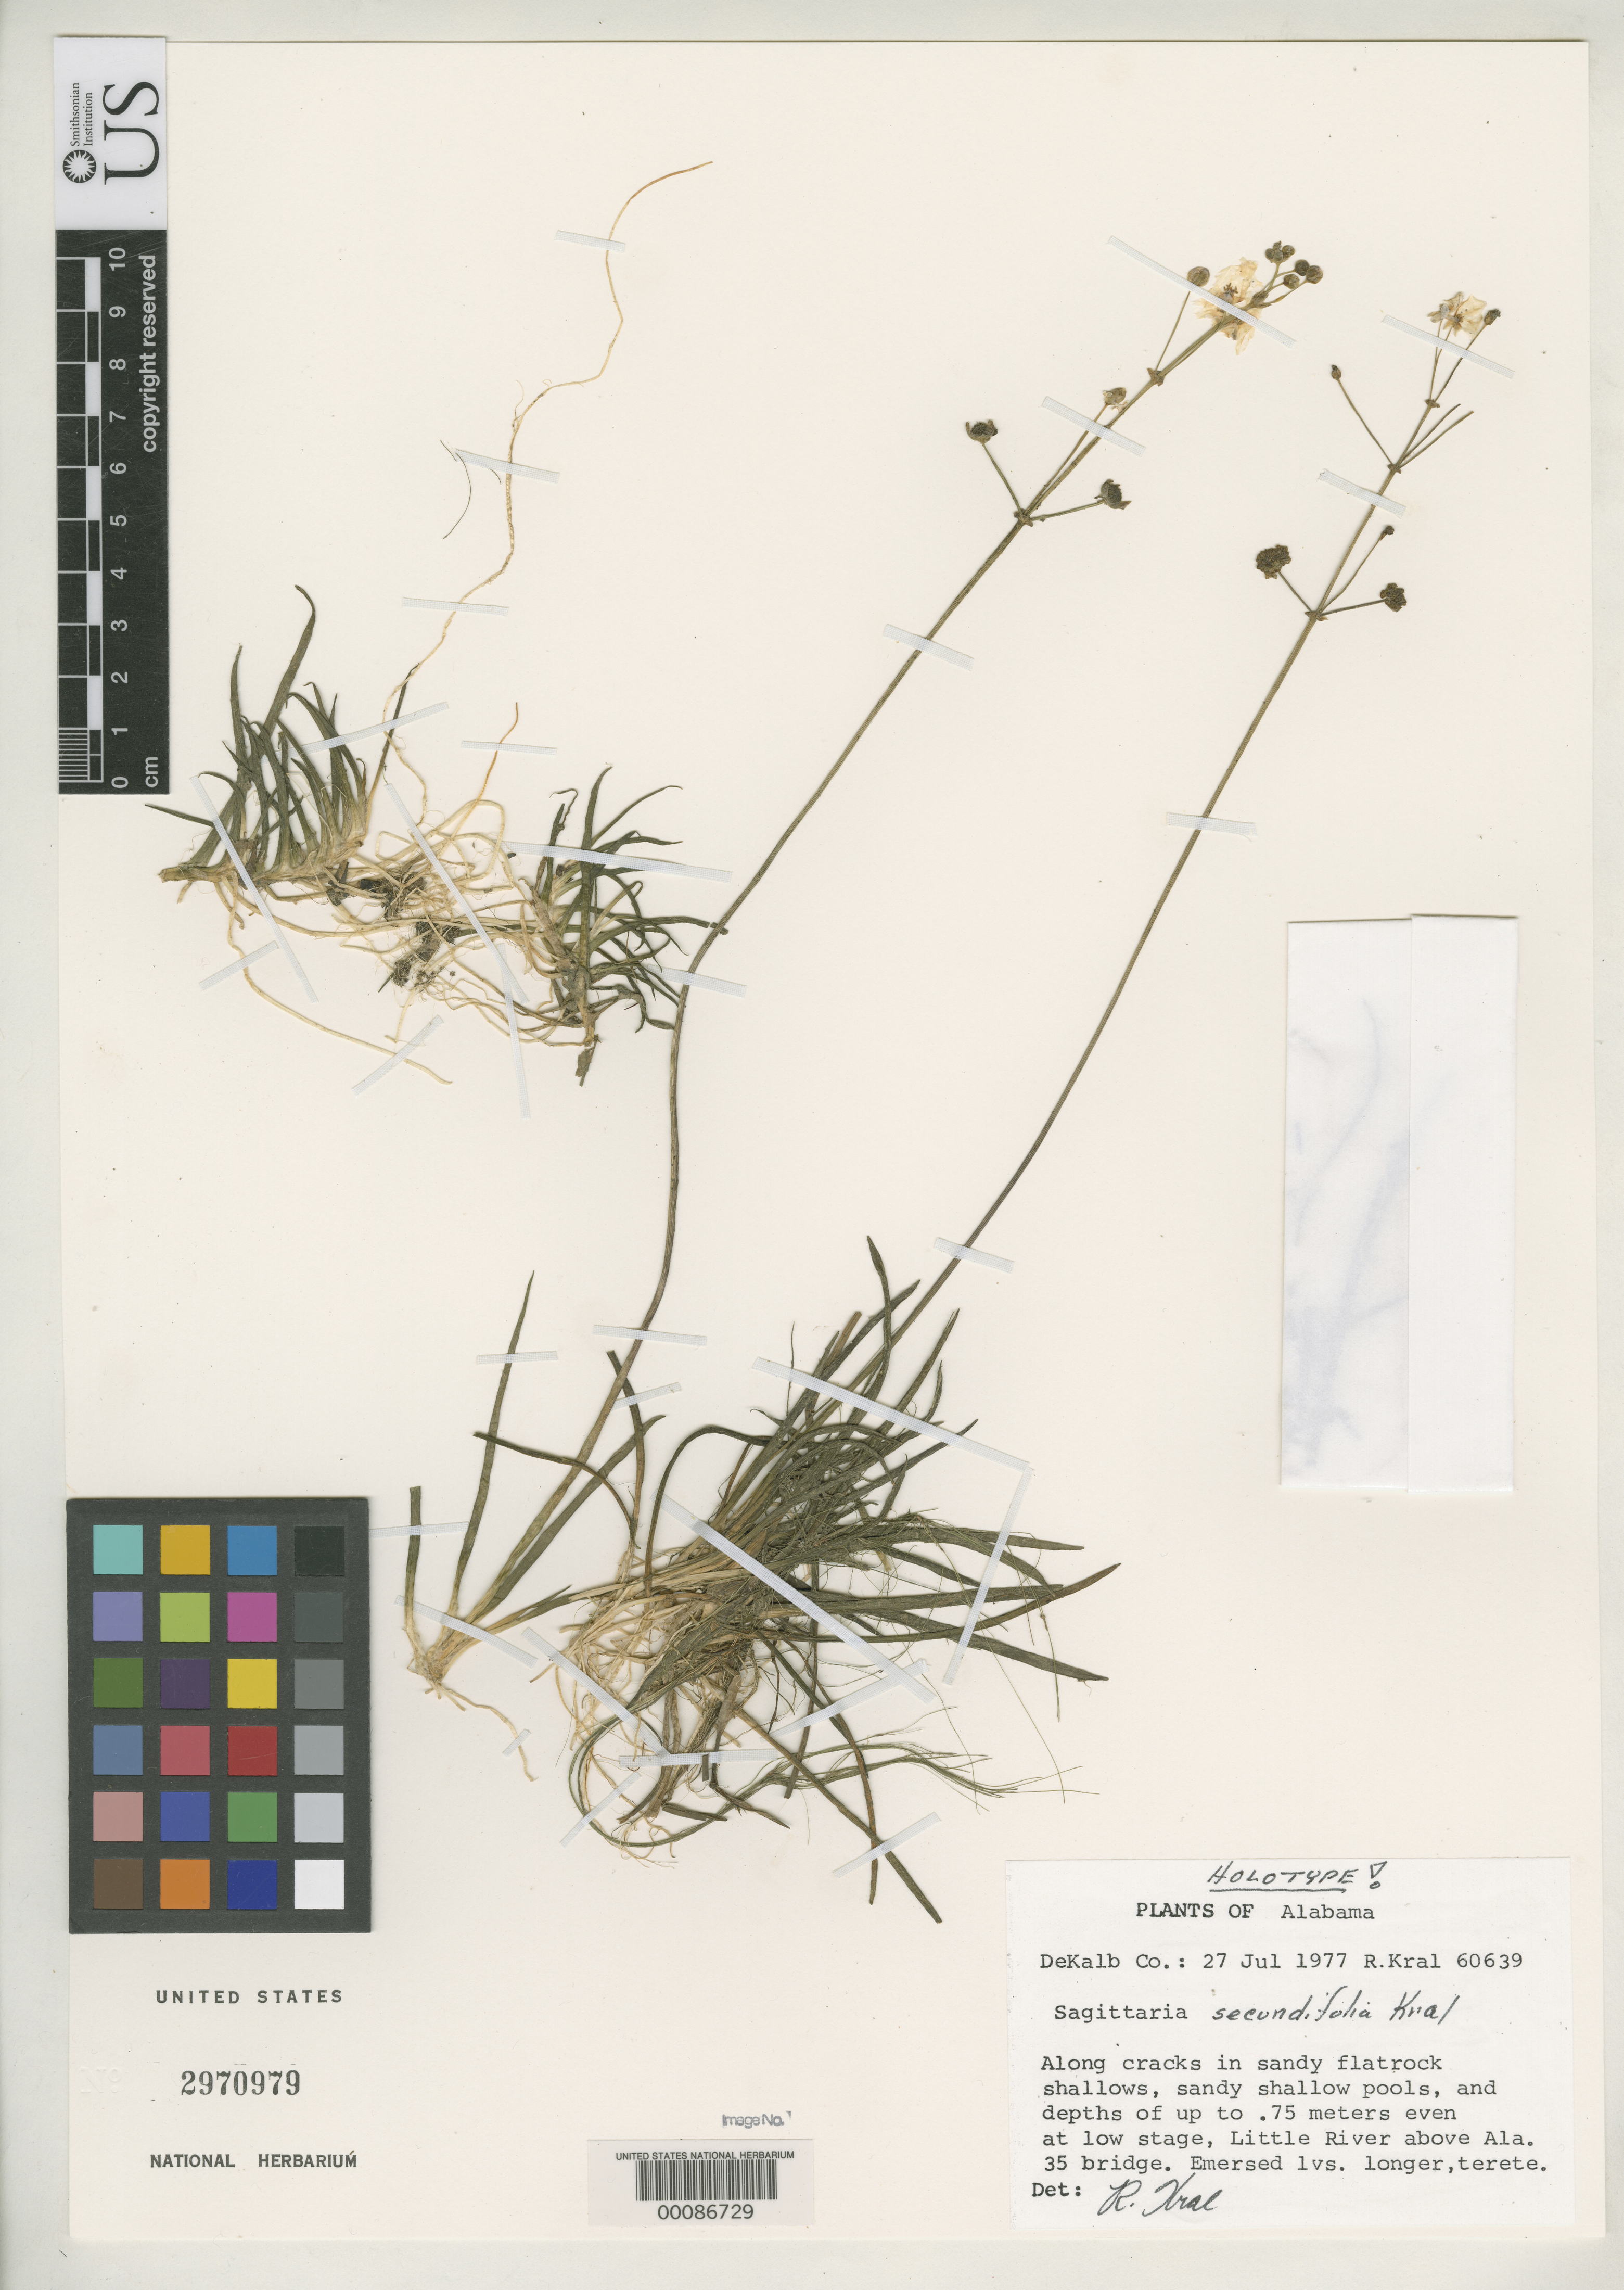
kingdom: Plantae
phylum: Tracheophyta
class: Liliopsida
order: Alismatales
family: Alismataceae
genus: Sagittaria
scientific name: Sagittaria secundifolia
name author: Kral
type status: Holotype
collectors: R. Kral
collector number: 60639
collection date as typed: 27 Jul 1977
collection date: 1977-07-27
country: United States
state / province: Alabama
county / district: De Kalb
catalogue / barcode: US 2970979